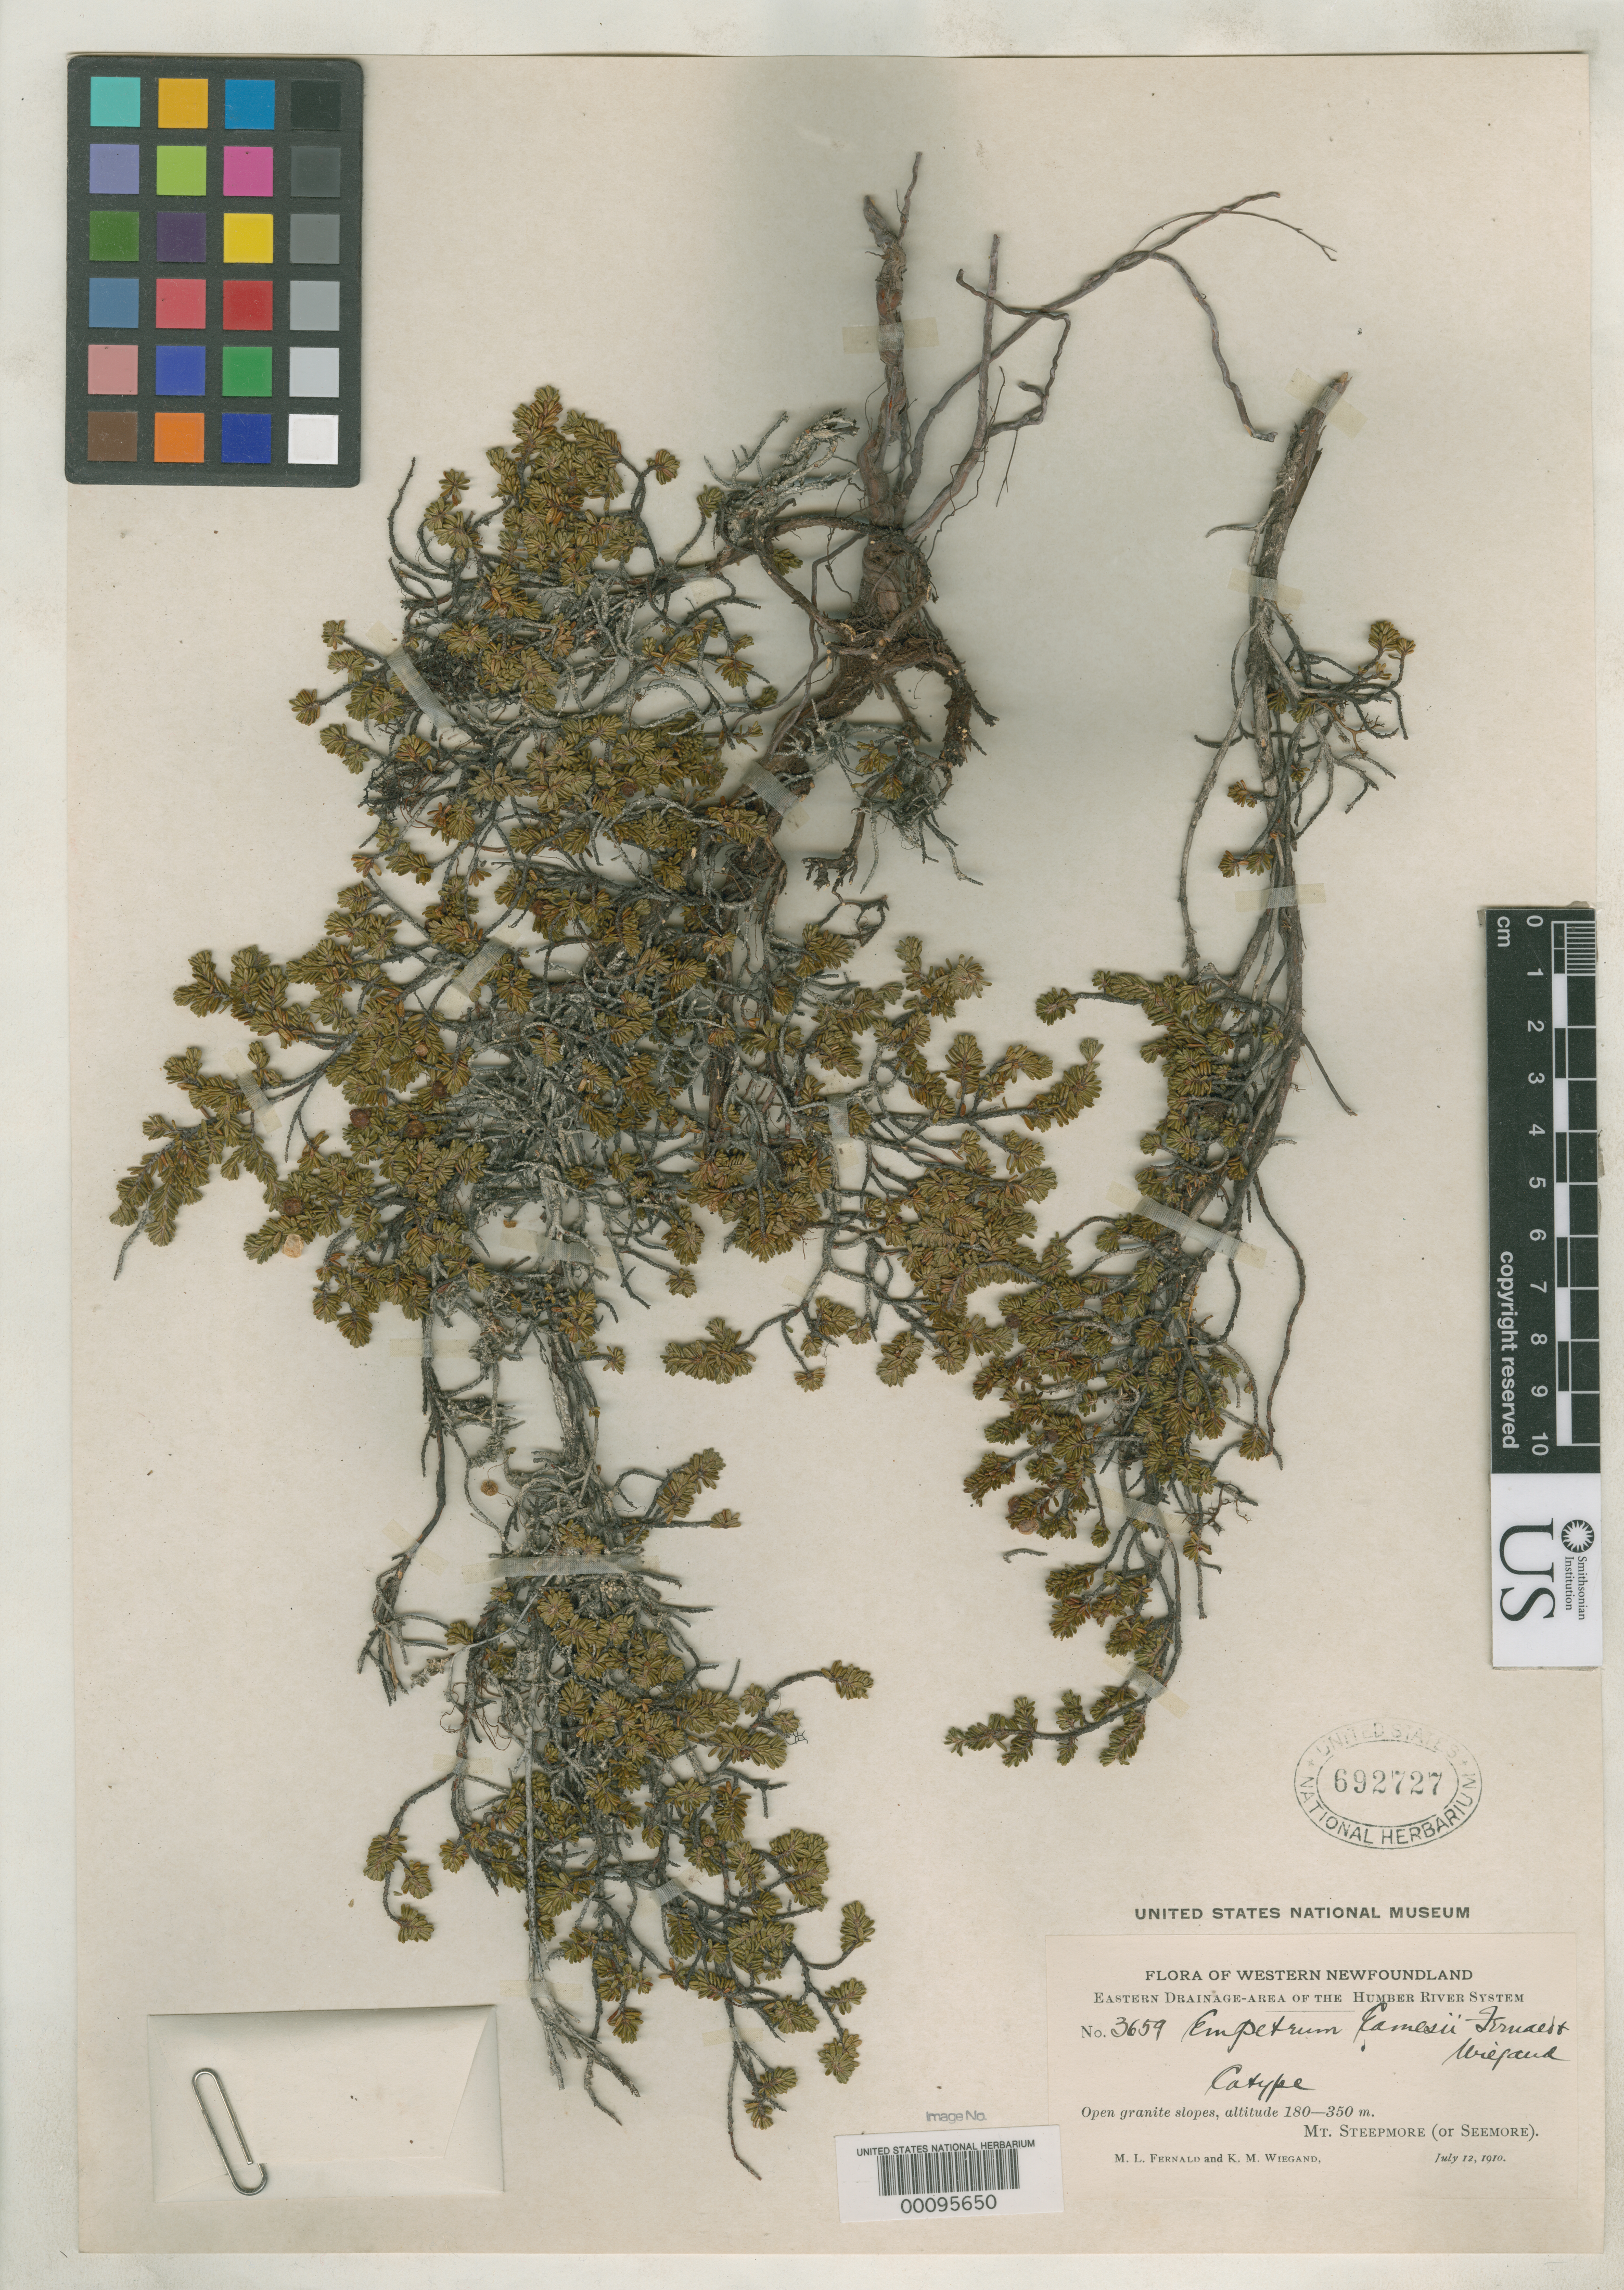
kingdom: Plantae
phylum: Tracheophyta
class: Magnoliopsida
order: Ericales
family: Ericaceae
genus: Empetrum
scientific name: Empetrum eamesii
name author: Fernald & Wiegand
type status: Isotype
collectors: M. L. Fernald & K. M. Wiegand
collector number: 3659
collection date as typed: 12 Jul 1910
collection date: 1910-07-12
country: Canada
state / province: Newfoundland and Labrador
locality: Mt. Steepmore (or Seemore).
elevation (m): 180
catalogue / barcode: US 692727